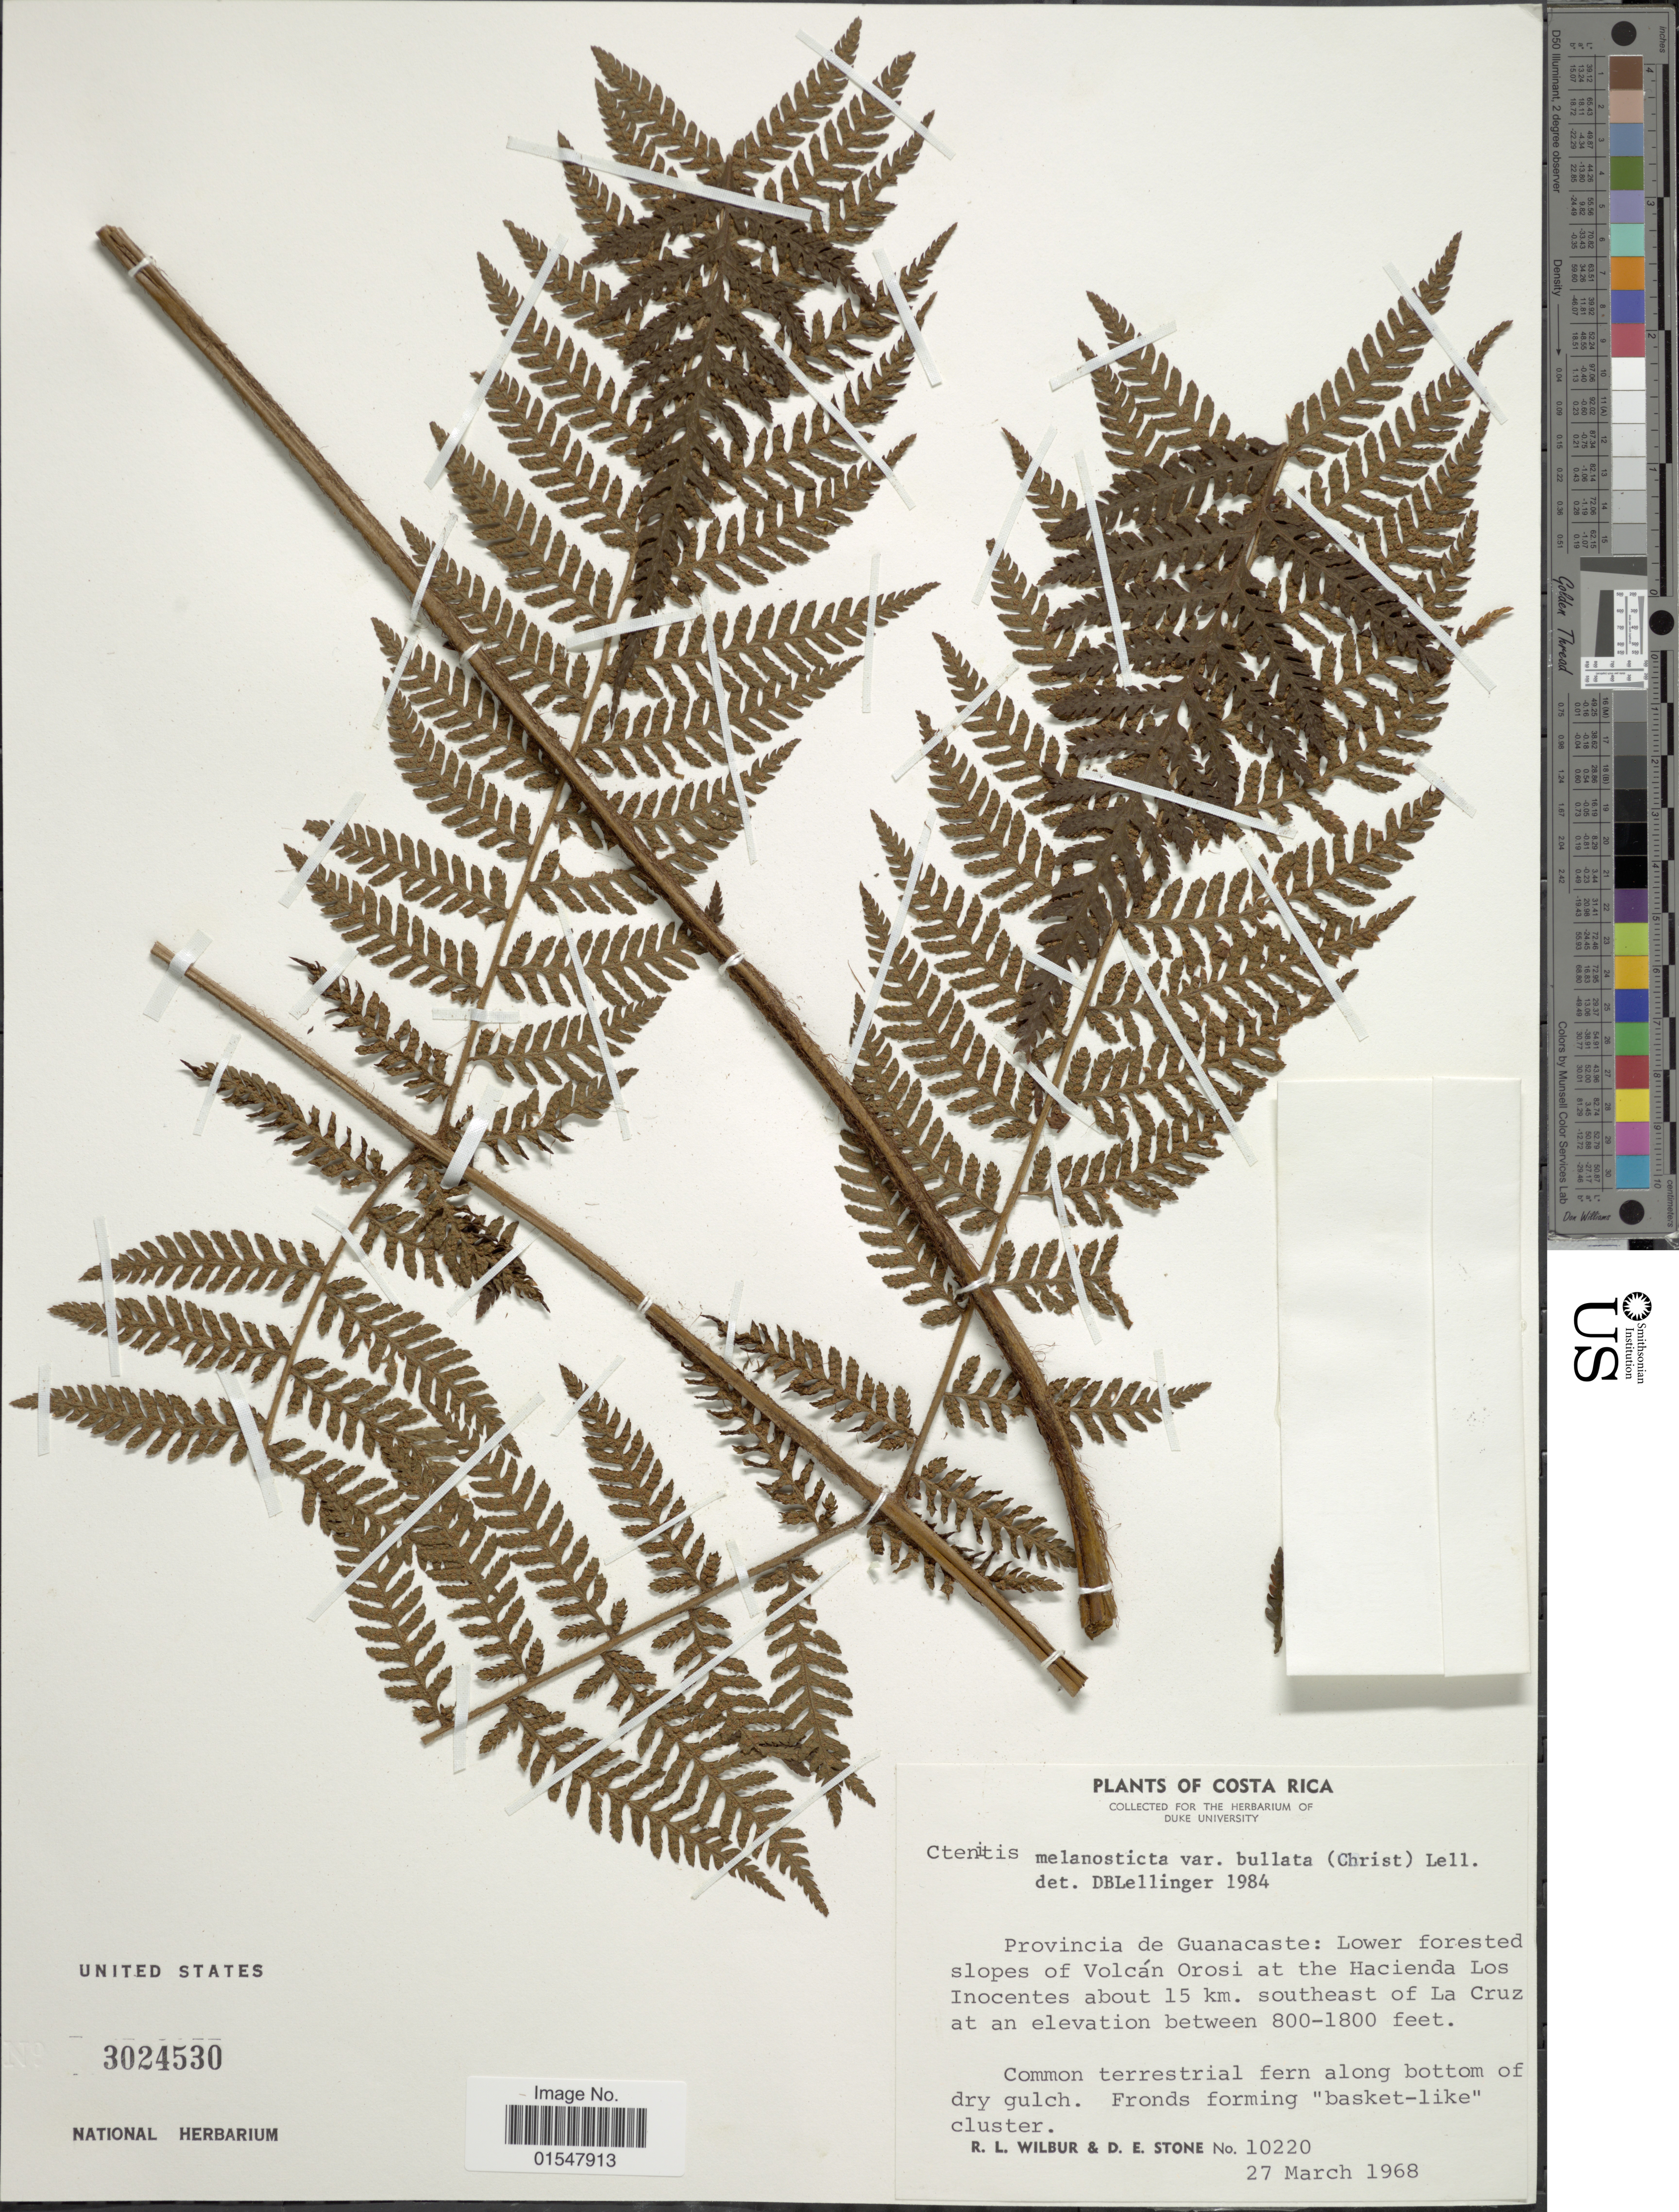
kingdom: Plantae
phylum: Tracheophyta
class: Polypodiopsida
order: Polypodiales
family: Dryopteridaceae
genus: Ctenitis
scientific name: Ctenitis melanosticta var. bullata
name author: (Christ) Lellinger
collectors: R. L. Wilbur & D. E. Stone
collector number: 10220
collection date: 1968-03-27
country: Costa Rica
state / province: Guanacaste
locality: Costa Rica, provincia de Guanacaste: lower forested slopes of Volcán Orosi at the Hacienda Los Inocentes about 15 km. southeast of La Cruz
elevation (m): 244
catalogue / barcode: US 3024530